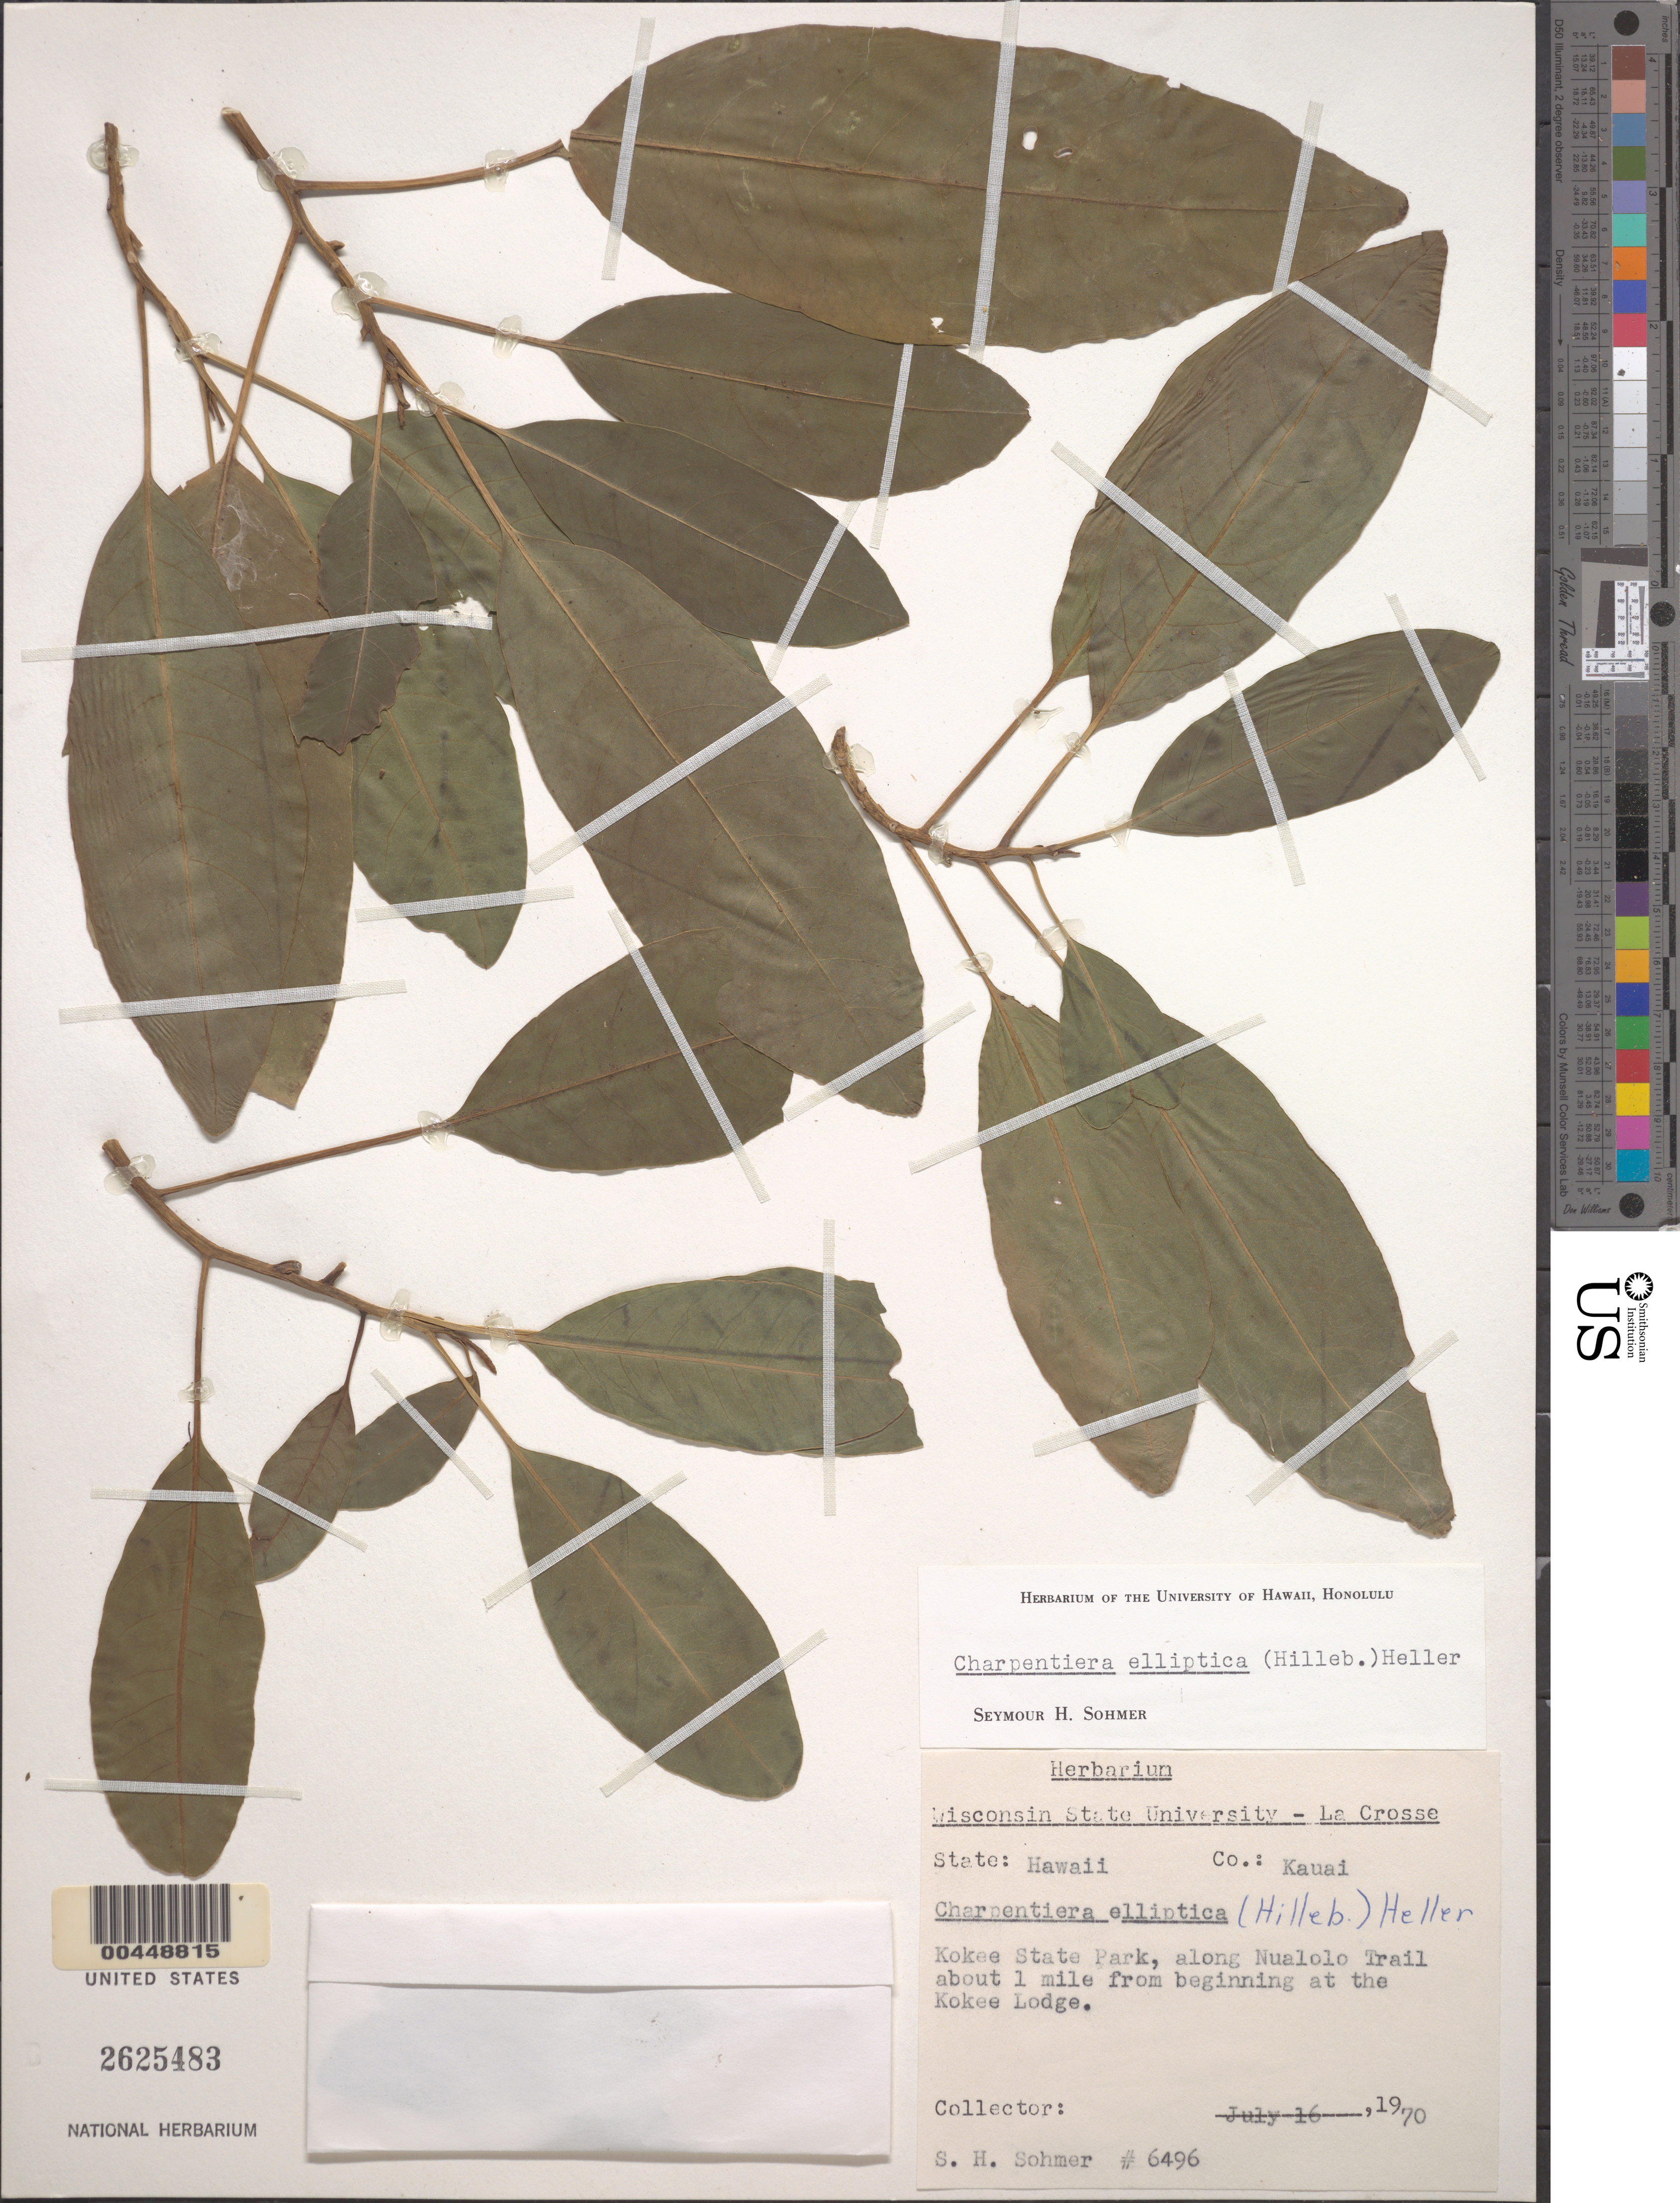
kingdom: Plantae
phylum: Tracheophyta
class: Magnoliopsida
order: Caryophyllales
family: Amaranthaceae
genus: Charpentiera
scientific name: Charpentiera elliptica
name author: (Hillebr.) A. Heller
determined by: Sohmer, S. H.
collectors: S. H. Sohmer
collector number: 6496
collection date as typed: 16 Jul 1970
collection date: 1970-07-16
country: United States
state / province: Hawaii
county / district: Kauai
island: Kaua'i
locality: Kokee State Park, along Nualolo Trail about 1 mi from beginning at the Kokee Lodge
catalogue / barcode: US 2625483